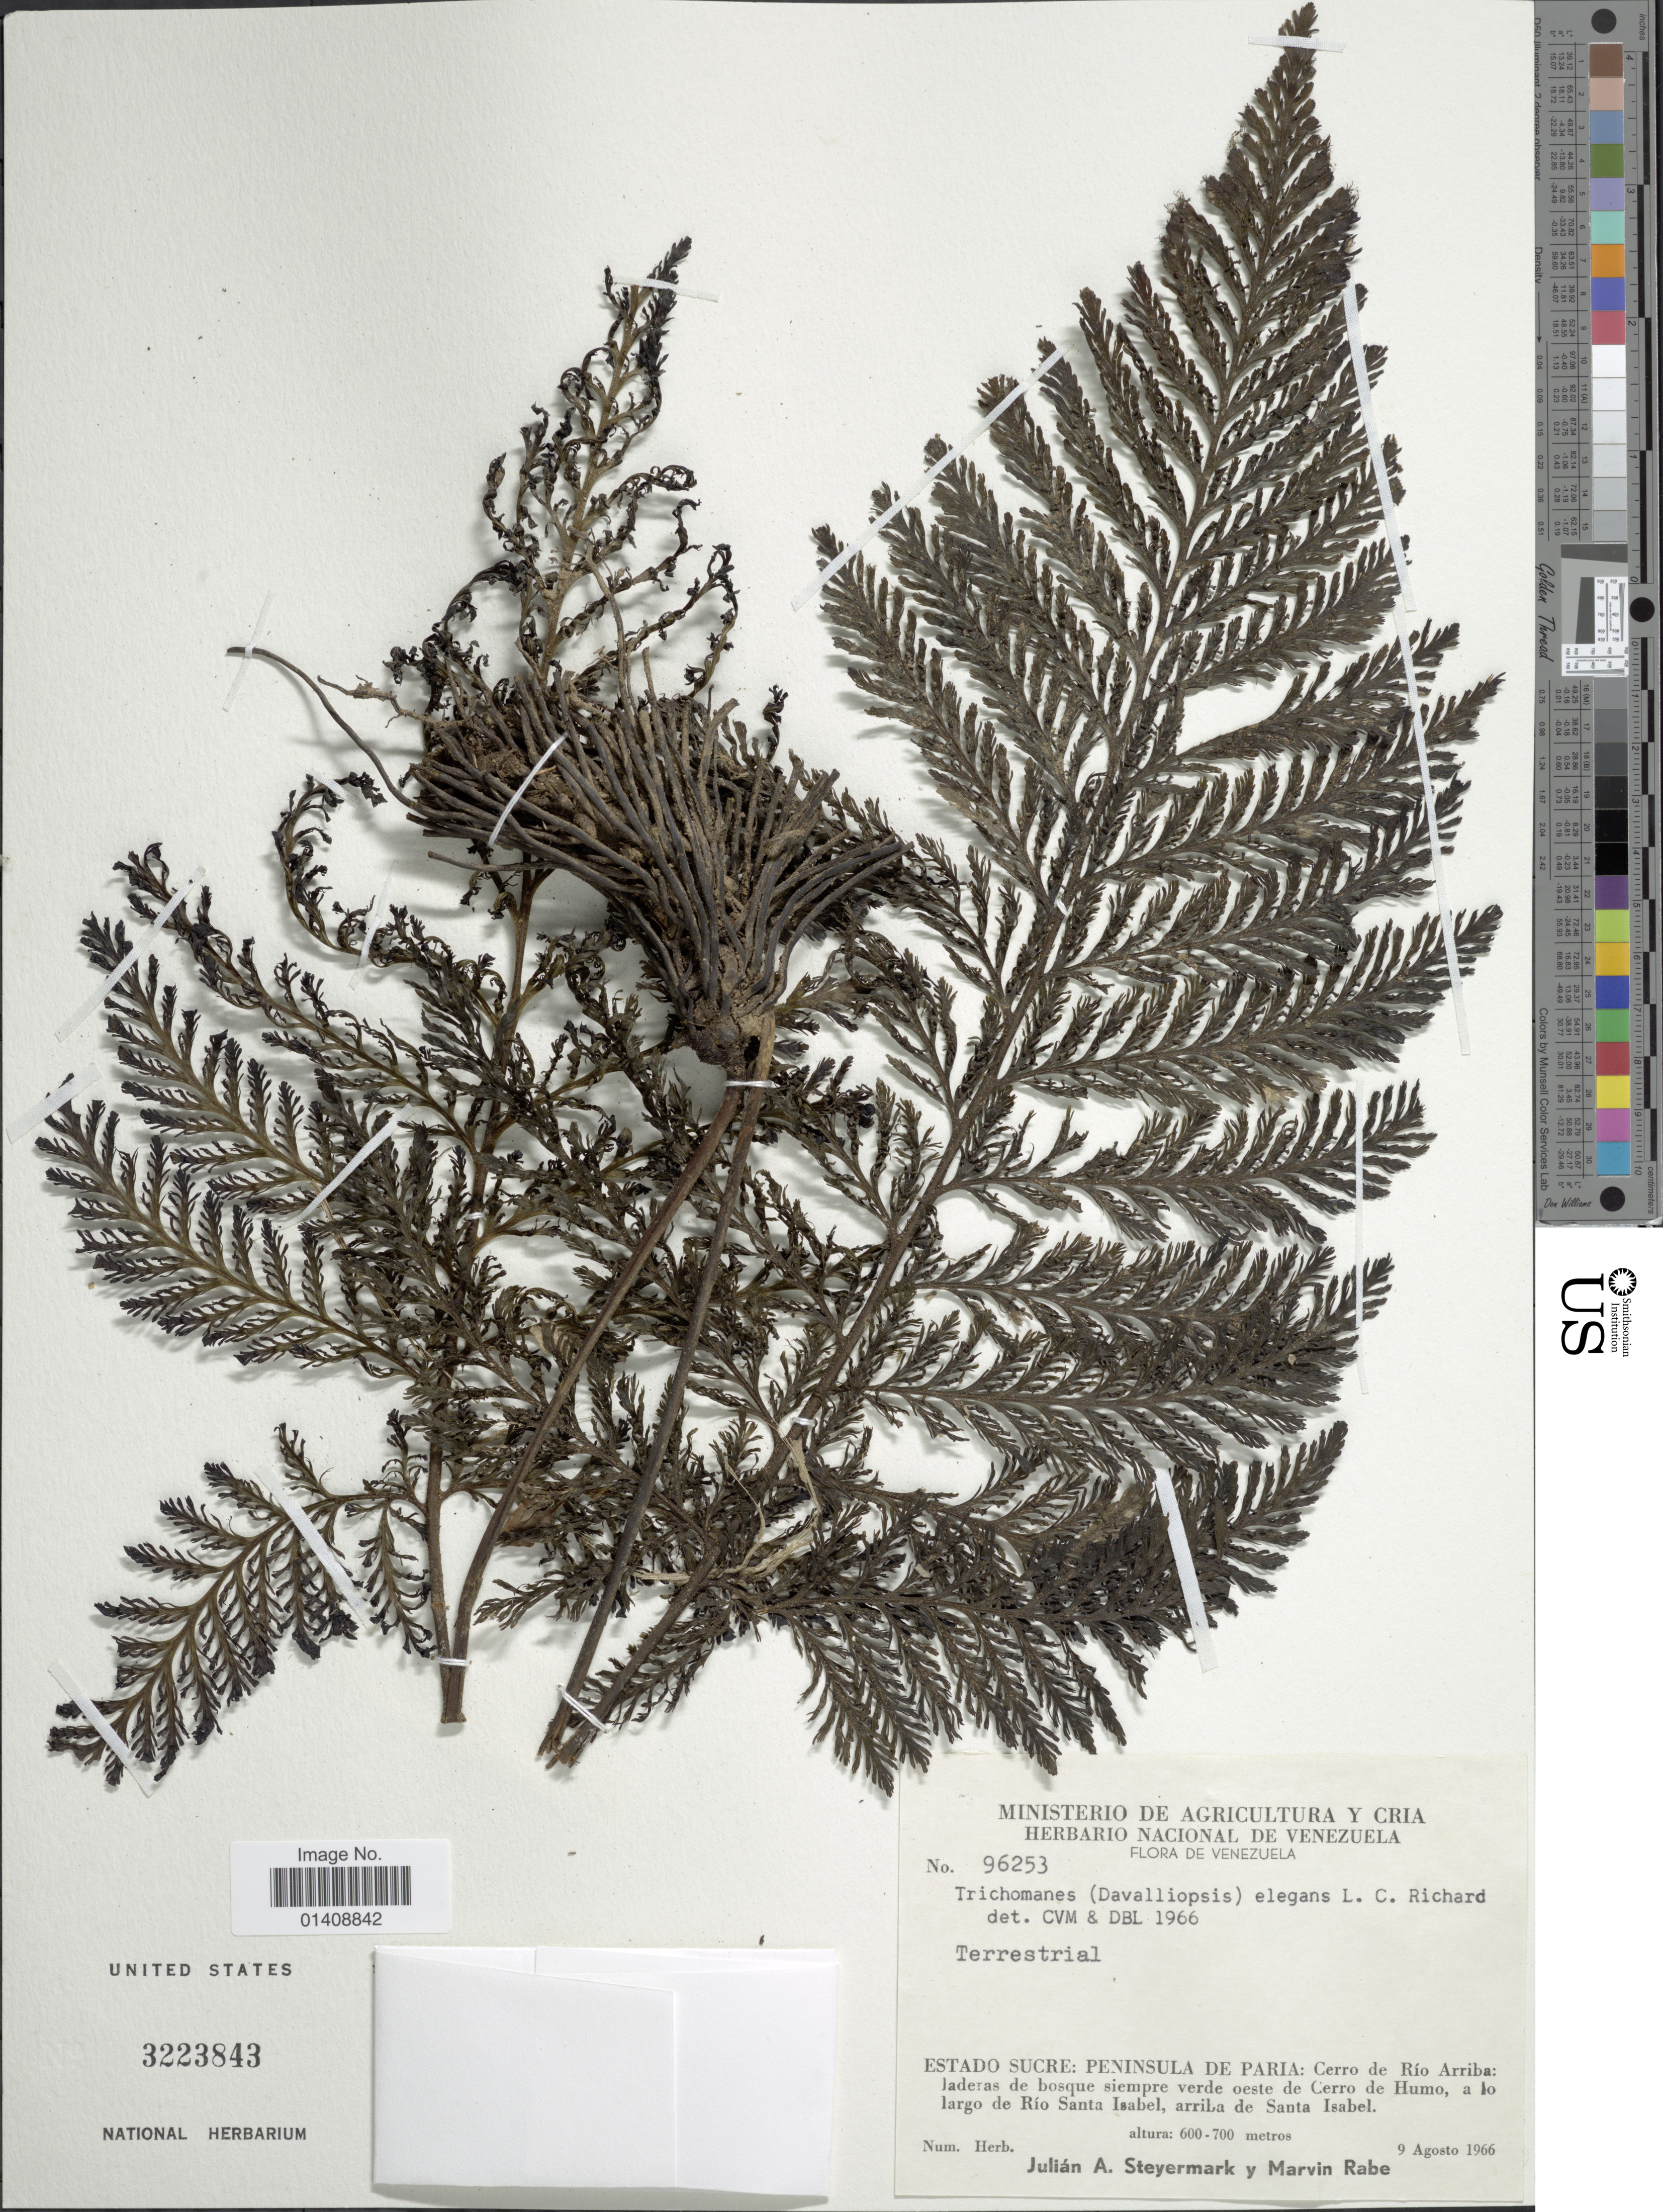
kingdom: Plantae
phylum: Tracheophyta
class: Polypodiopsida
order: Hymenophyllales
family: Hymenophyllaceae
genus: Trichomanes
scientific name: Trichomanes elegans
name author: Rich.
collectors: J. Steyermark & M. Rabe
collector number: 96253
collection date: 1966-08-09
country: Venezuela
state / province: Sucre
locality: Estado Sucre: Peninsula de Paria: Cerro de Rio Arriba laderas de bosque siempre verde oeste de Cerro de Humo, a lo largo de Rio Santa Isabel, arriba de Santa Isabel.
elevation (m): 600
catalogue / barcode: US 3223843